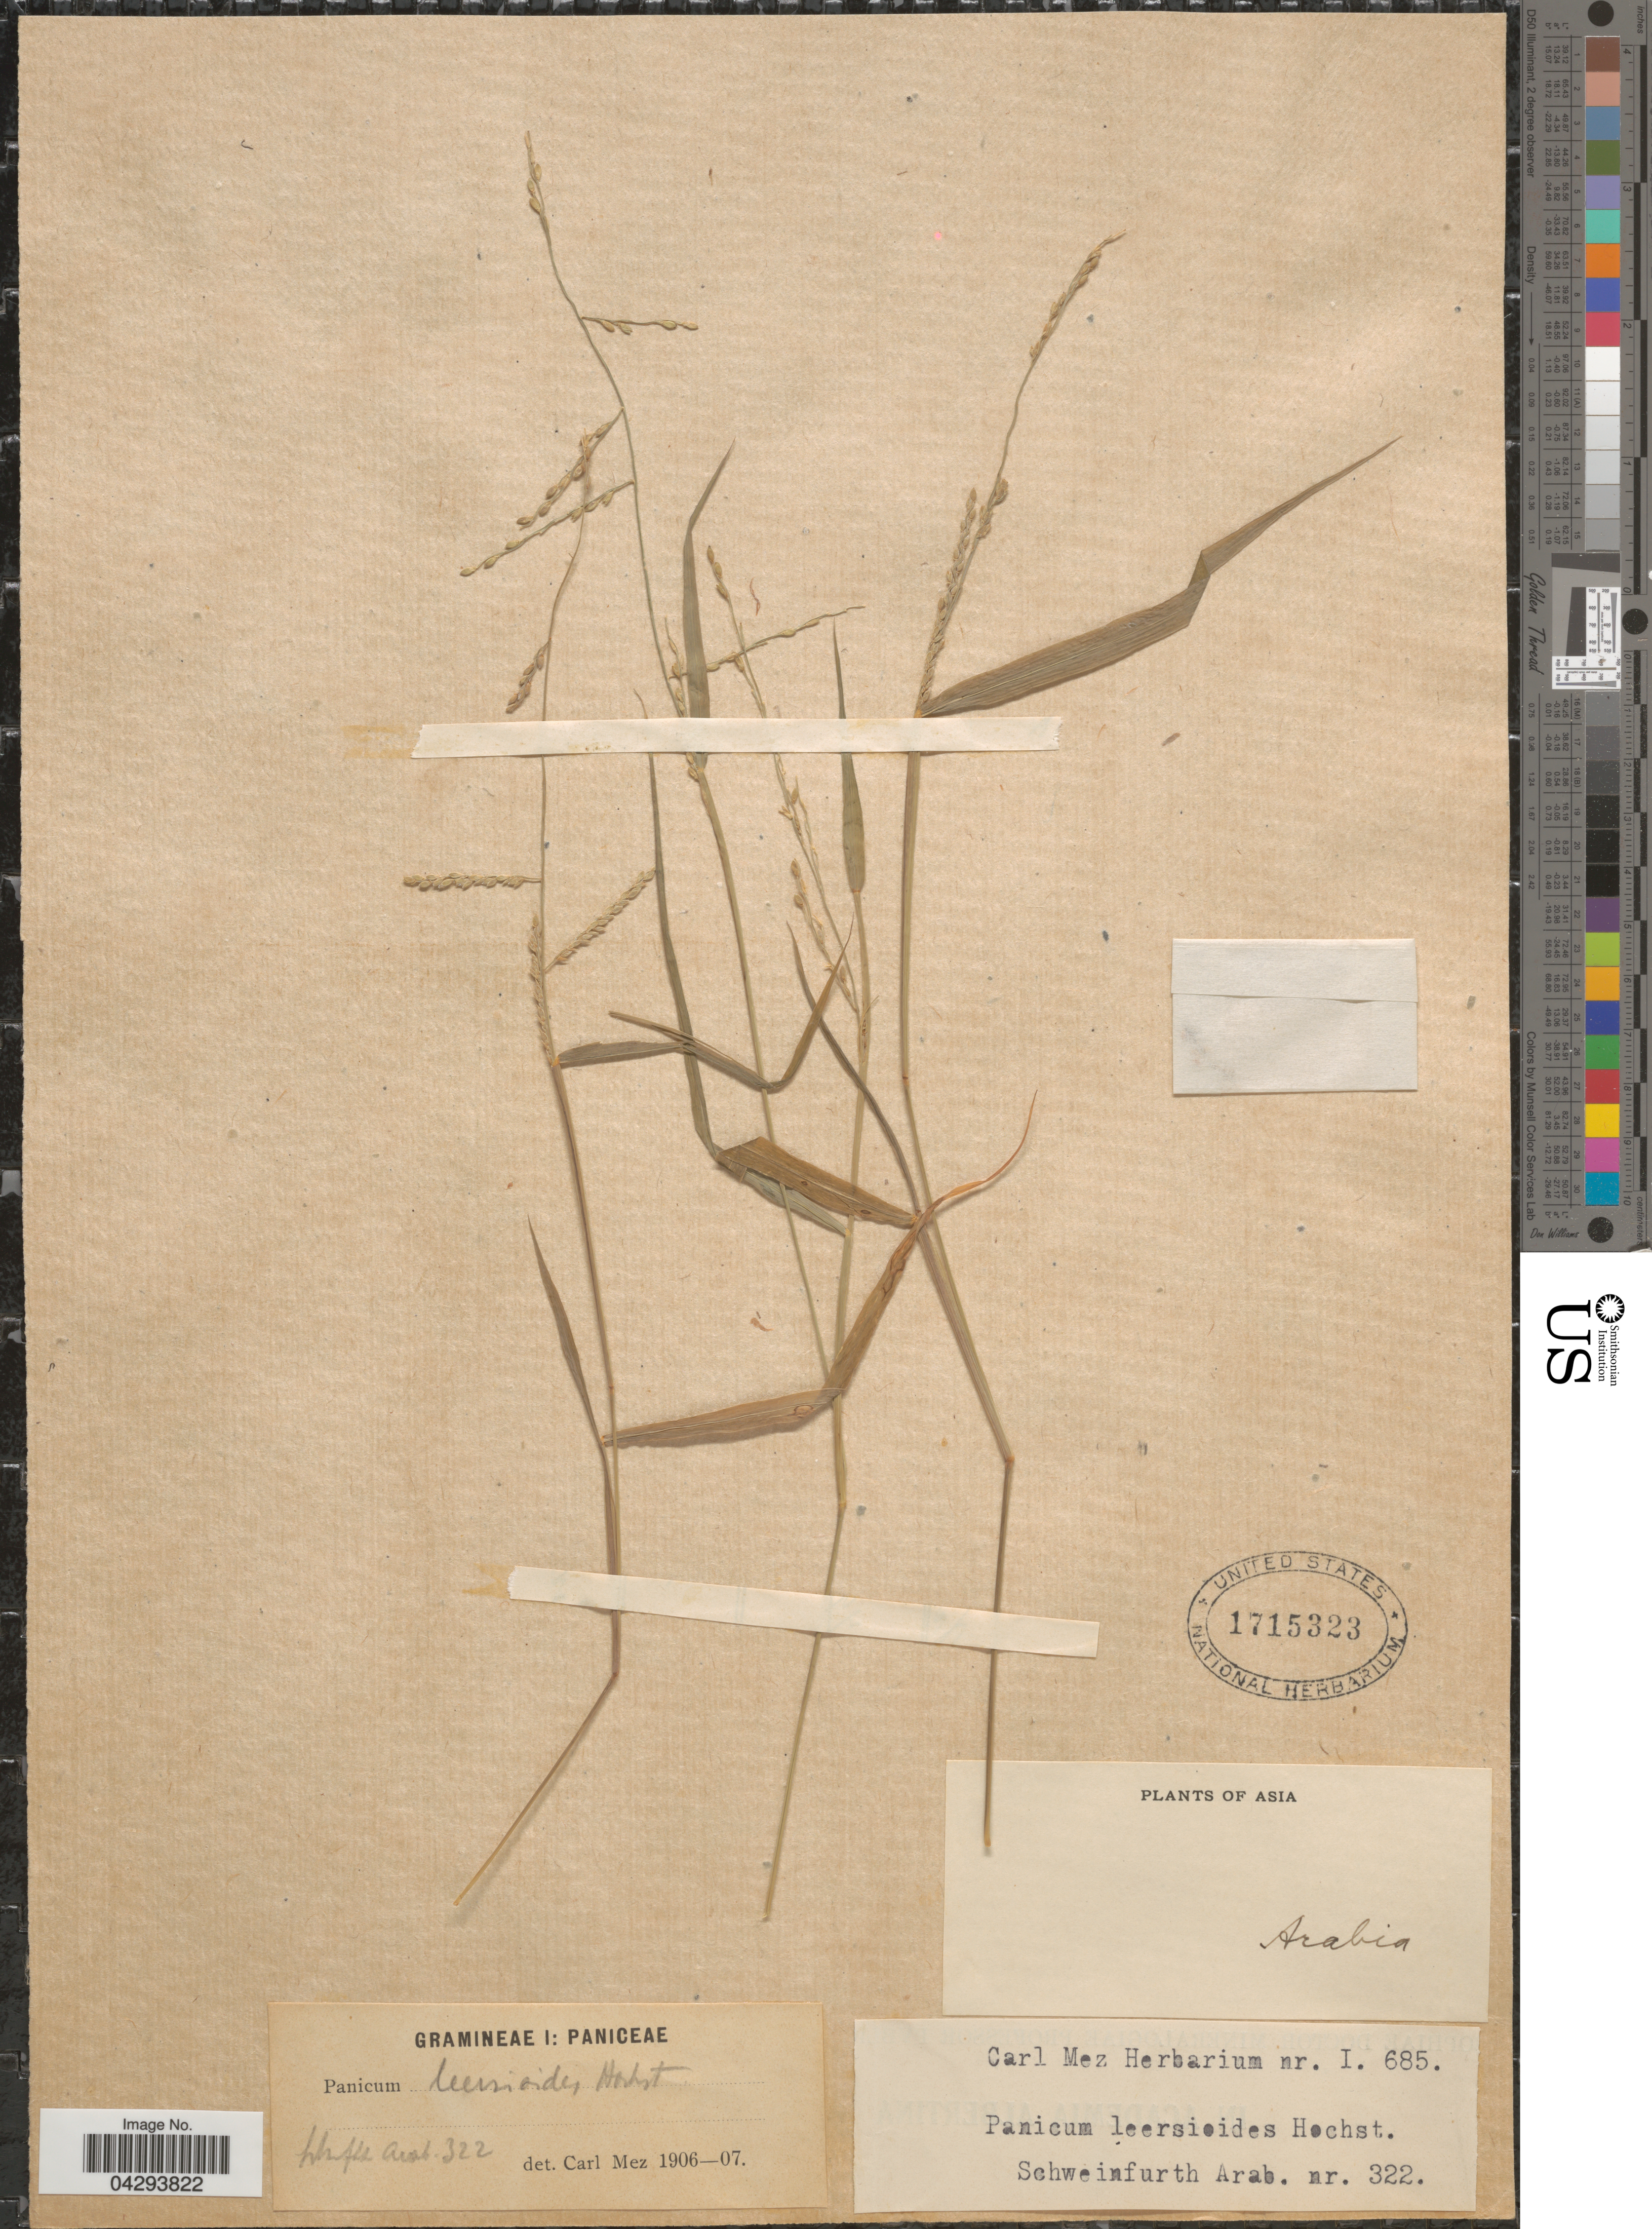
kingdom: Plantae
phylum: Tracheophyta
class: Liliopsida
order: Poales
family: Poaceae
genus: Urochloa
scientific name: Urochloa leersioides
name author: (Hochst.) H. Scholz & Valdés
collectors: Schweinfurth, --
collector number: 322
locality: Asia. Arabia.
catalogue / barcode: US 1715323